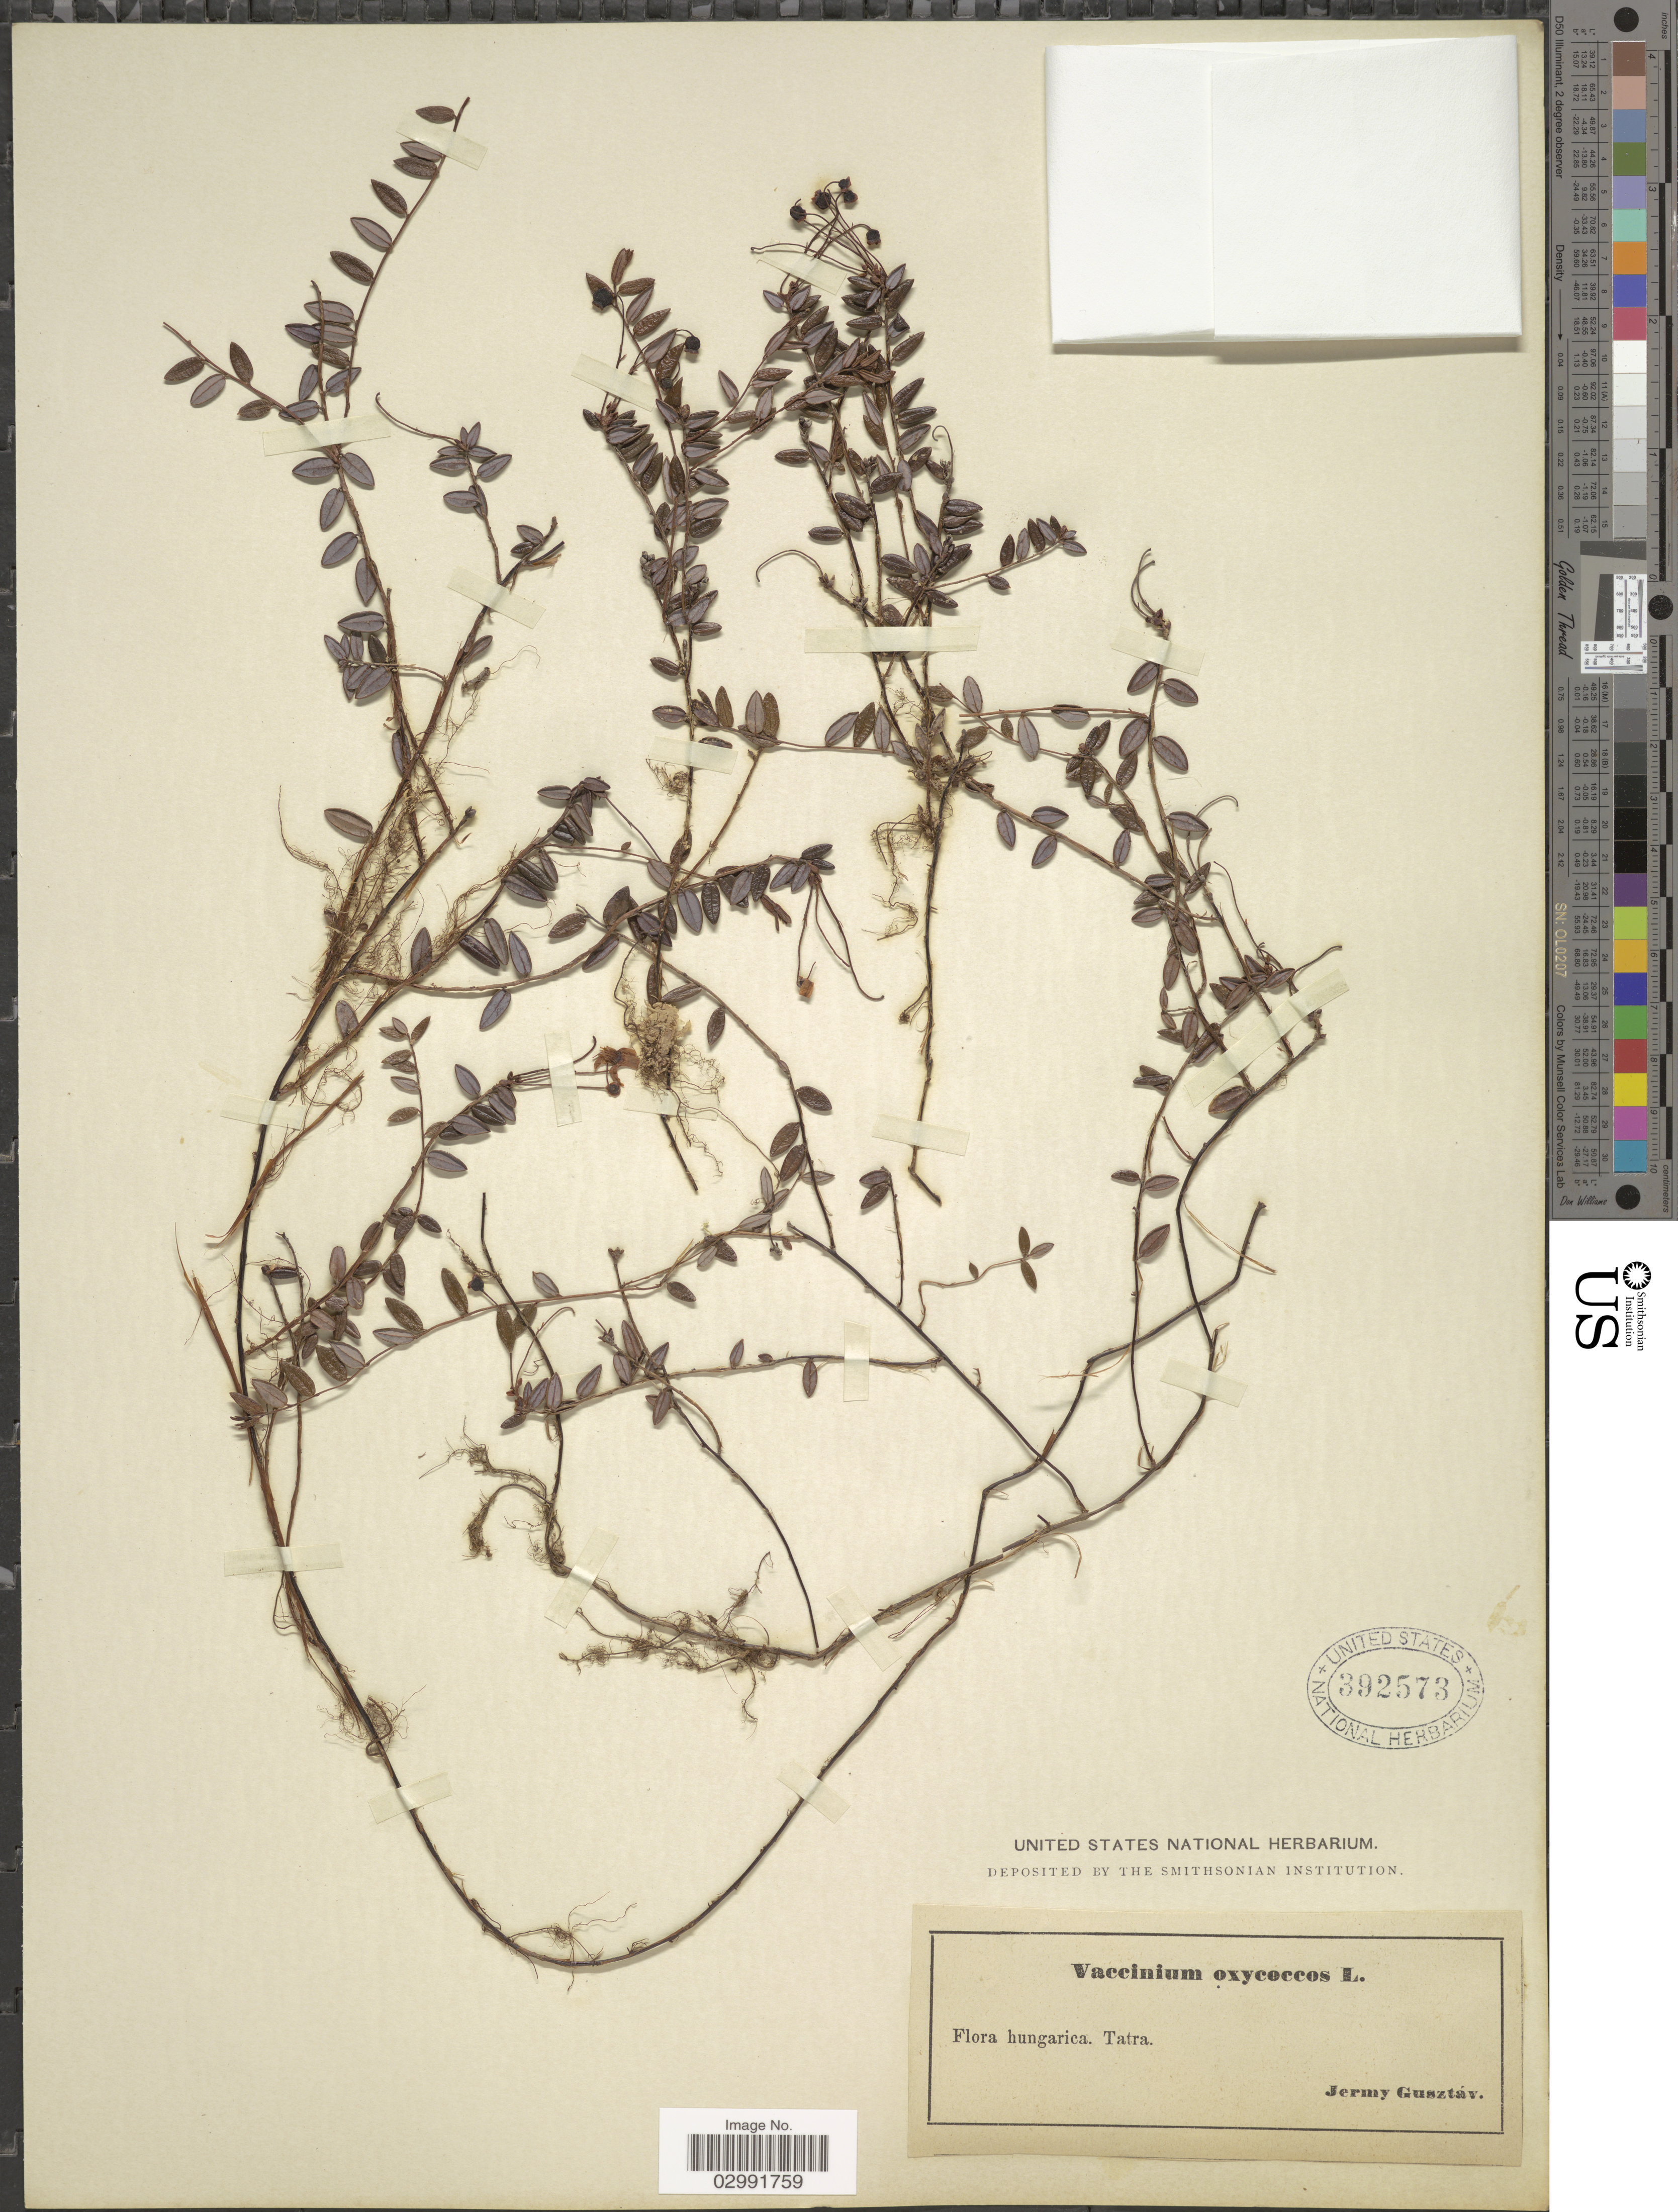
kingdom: Plantae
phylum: Tracheophyta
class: Magnoliopsida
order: Ericales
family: Ericaceae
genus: Vaccinium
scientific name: Vaccinium oxycoccos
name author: L.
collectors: J. Gusztav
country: Hungary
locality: Tatra.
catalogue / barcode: US 392573